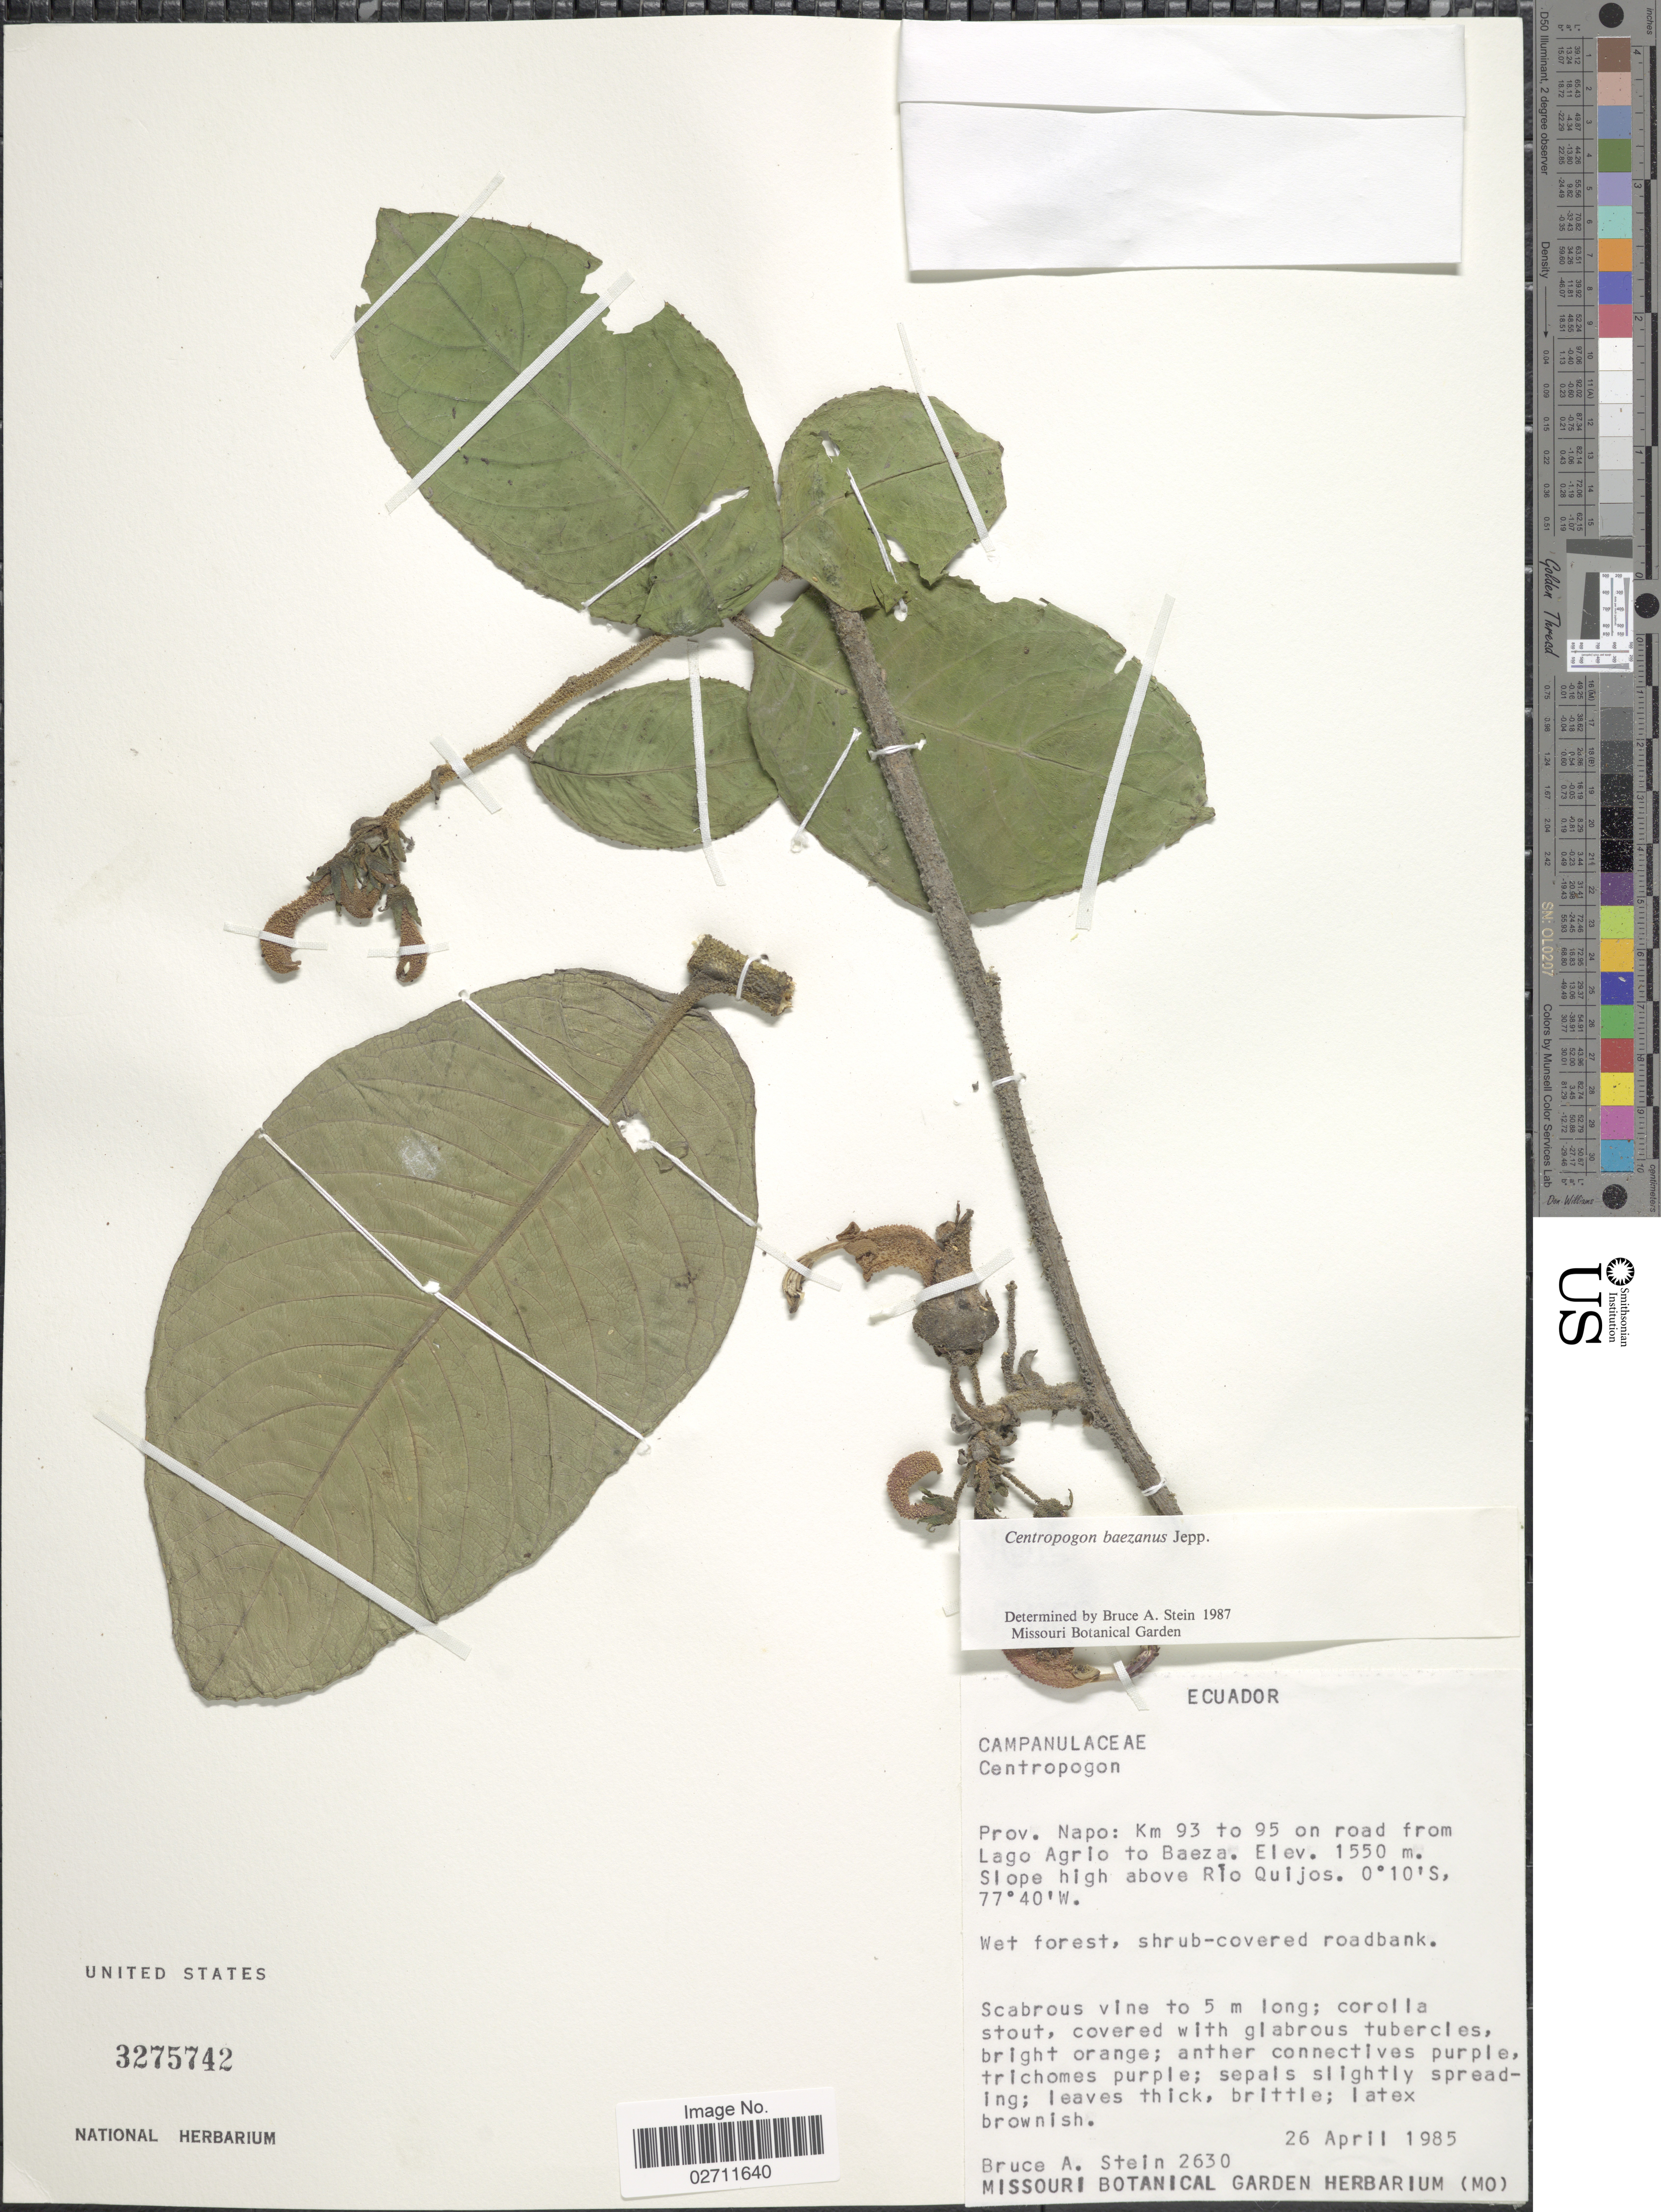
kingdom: Plantae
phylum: Tracheophyta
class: Magnoliopsida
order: Asterales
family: Campanulaceae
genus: Centropogon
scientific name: Centropogon baezanus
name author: Jeppesen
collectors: B. A. Stein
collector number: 2630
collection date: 1985-04-26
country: Ecuador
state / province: Napo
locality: Km 93 to 95 on road from Lago Agrio to Baeza. Slope high above Rio Quijos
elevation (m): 1550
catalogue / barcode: US 3275742